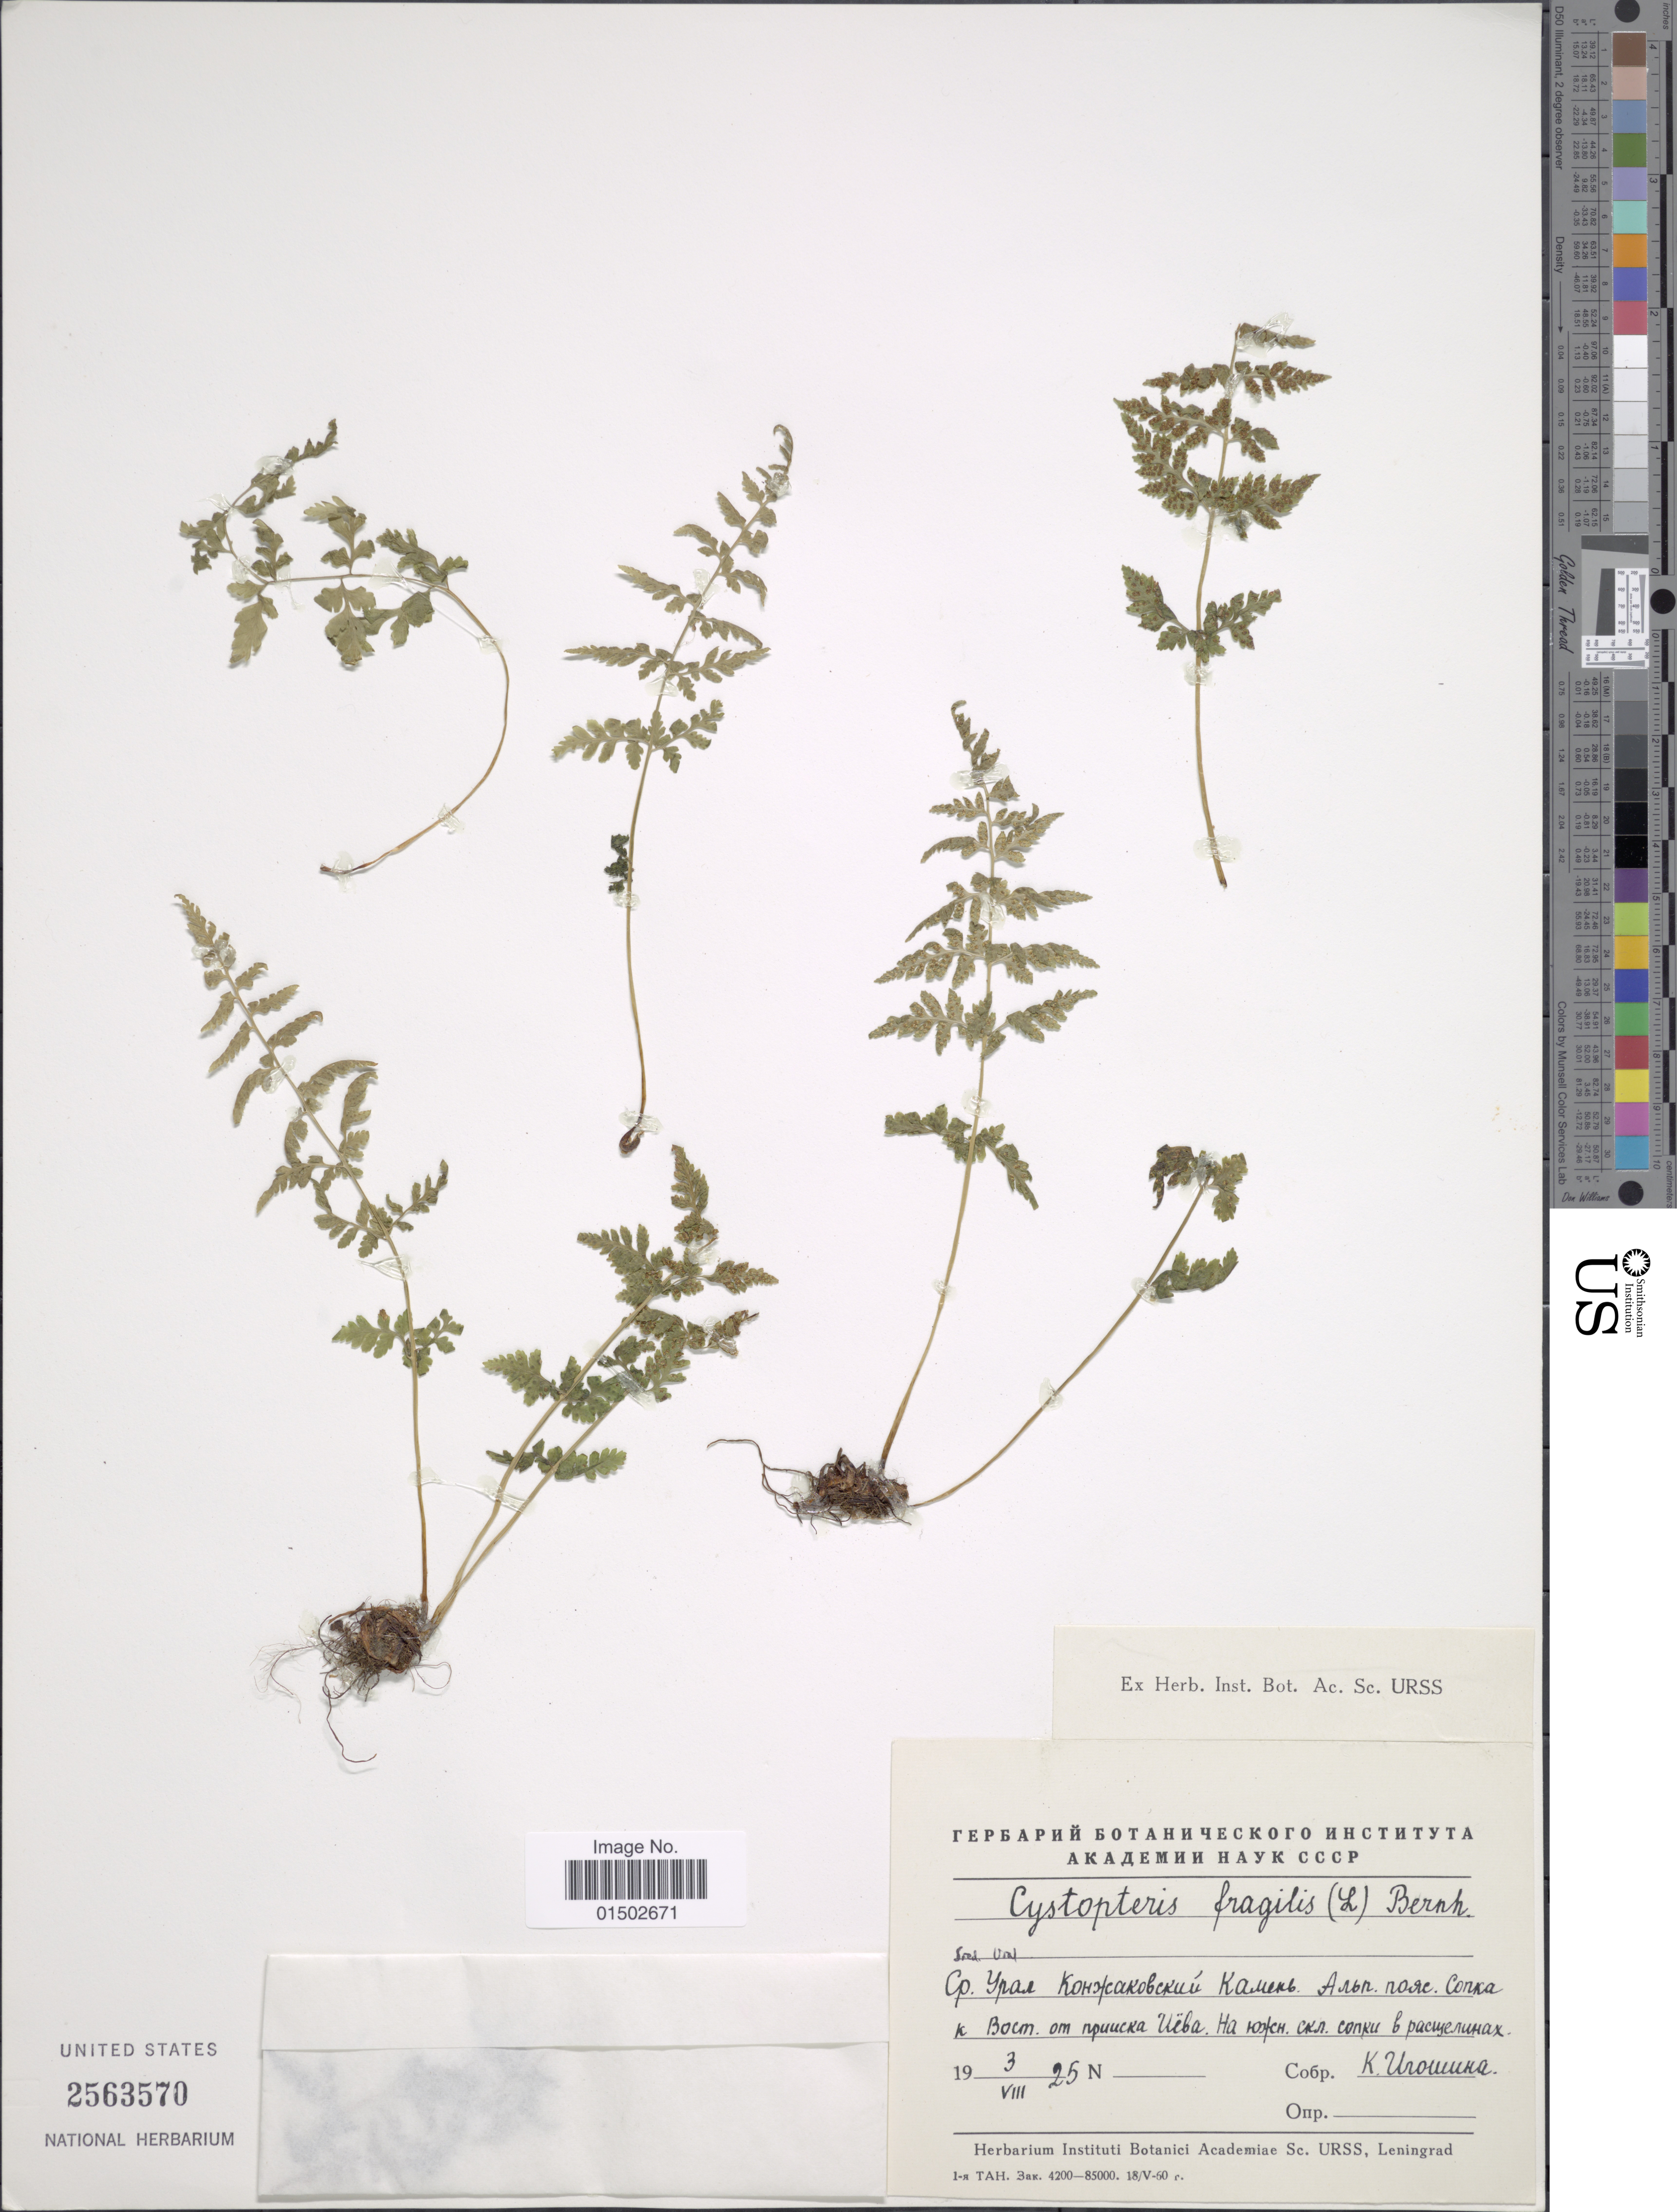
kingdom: Plantae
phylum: Tracheophyta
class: Polypodiopsida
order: Polypodiales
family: Cystopteridaceae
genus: Cystopteris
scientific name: Cystopteris fragilis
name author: (L.) Bernh.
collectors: K. Igoshina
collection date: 1925-08-03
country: Russian Federation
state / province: Sverdlovsk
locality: Mt. Konzhakovskiy Kamen. Middle Urals.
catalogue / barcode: US 2563570